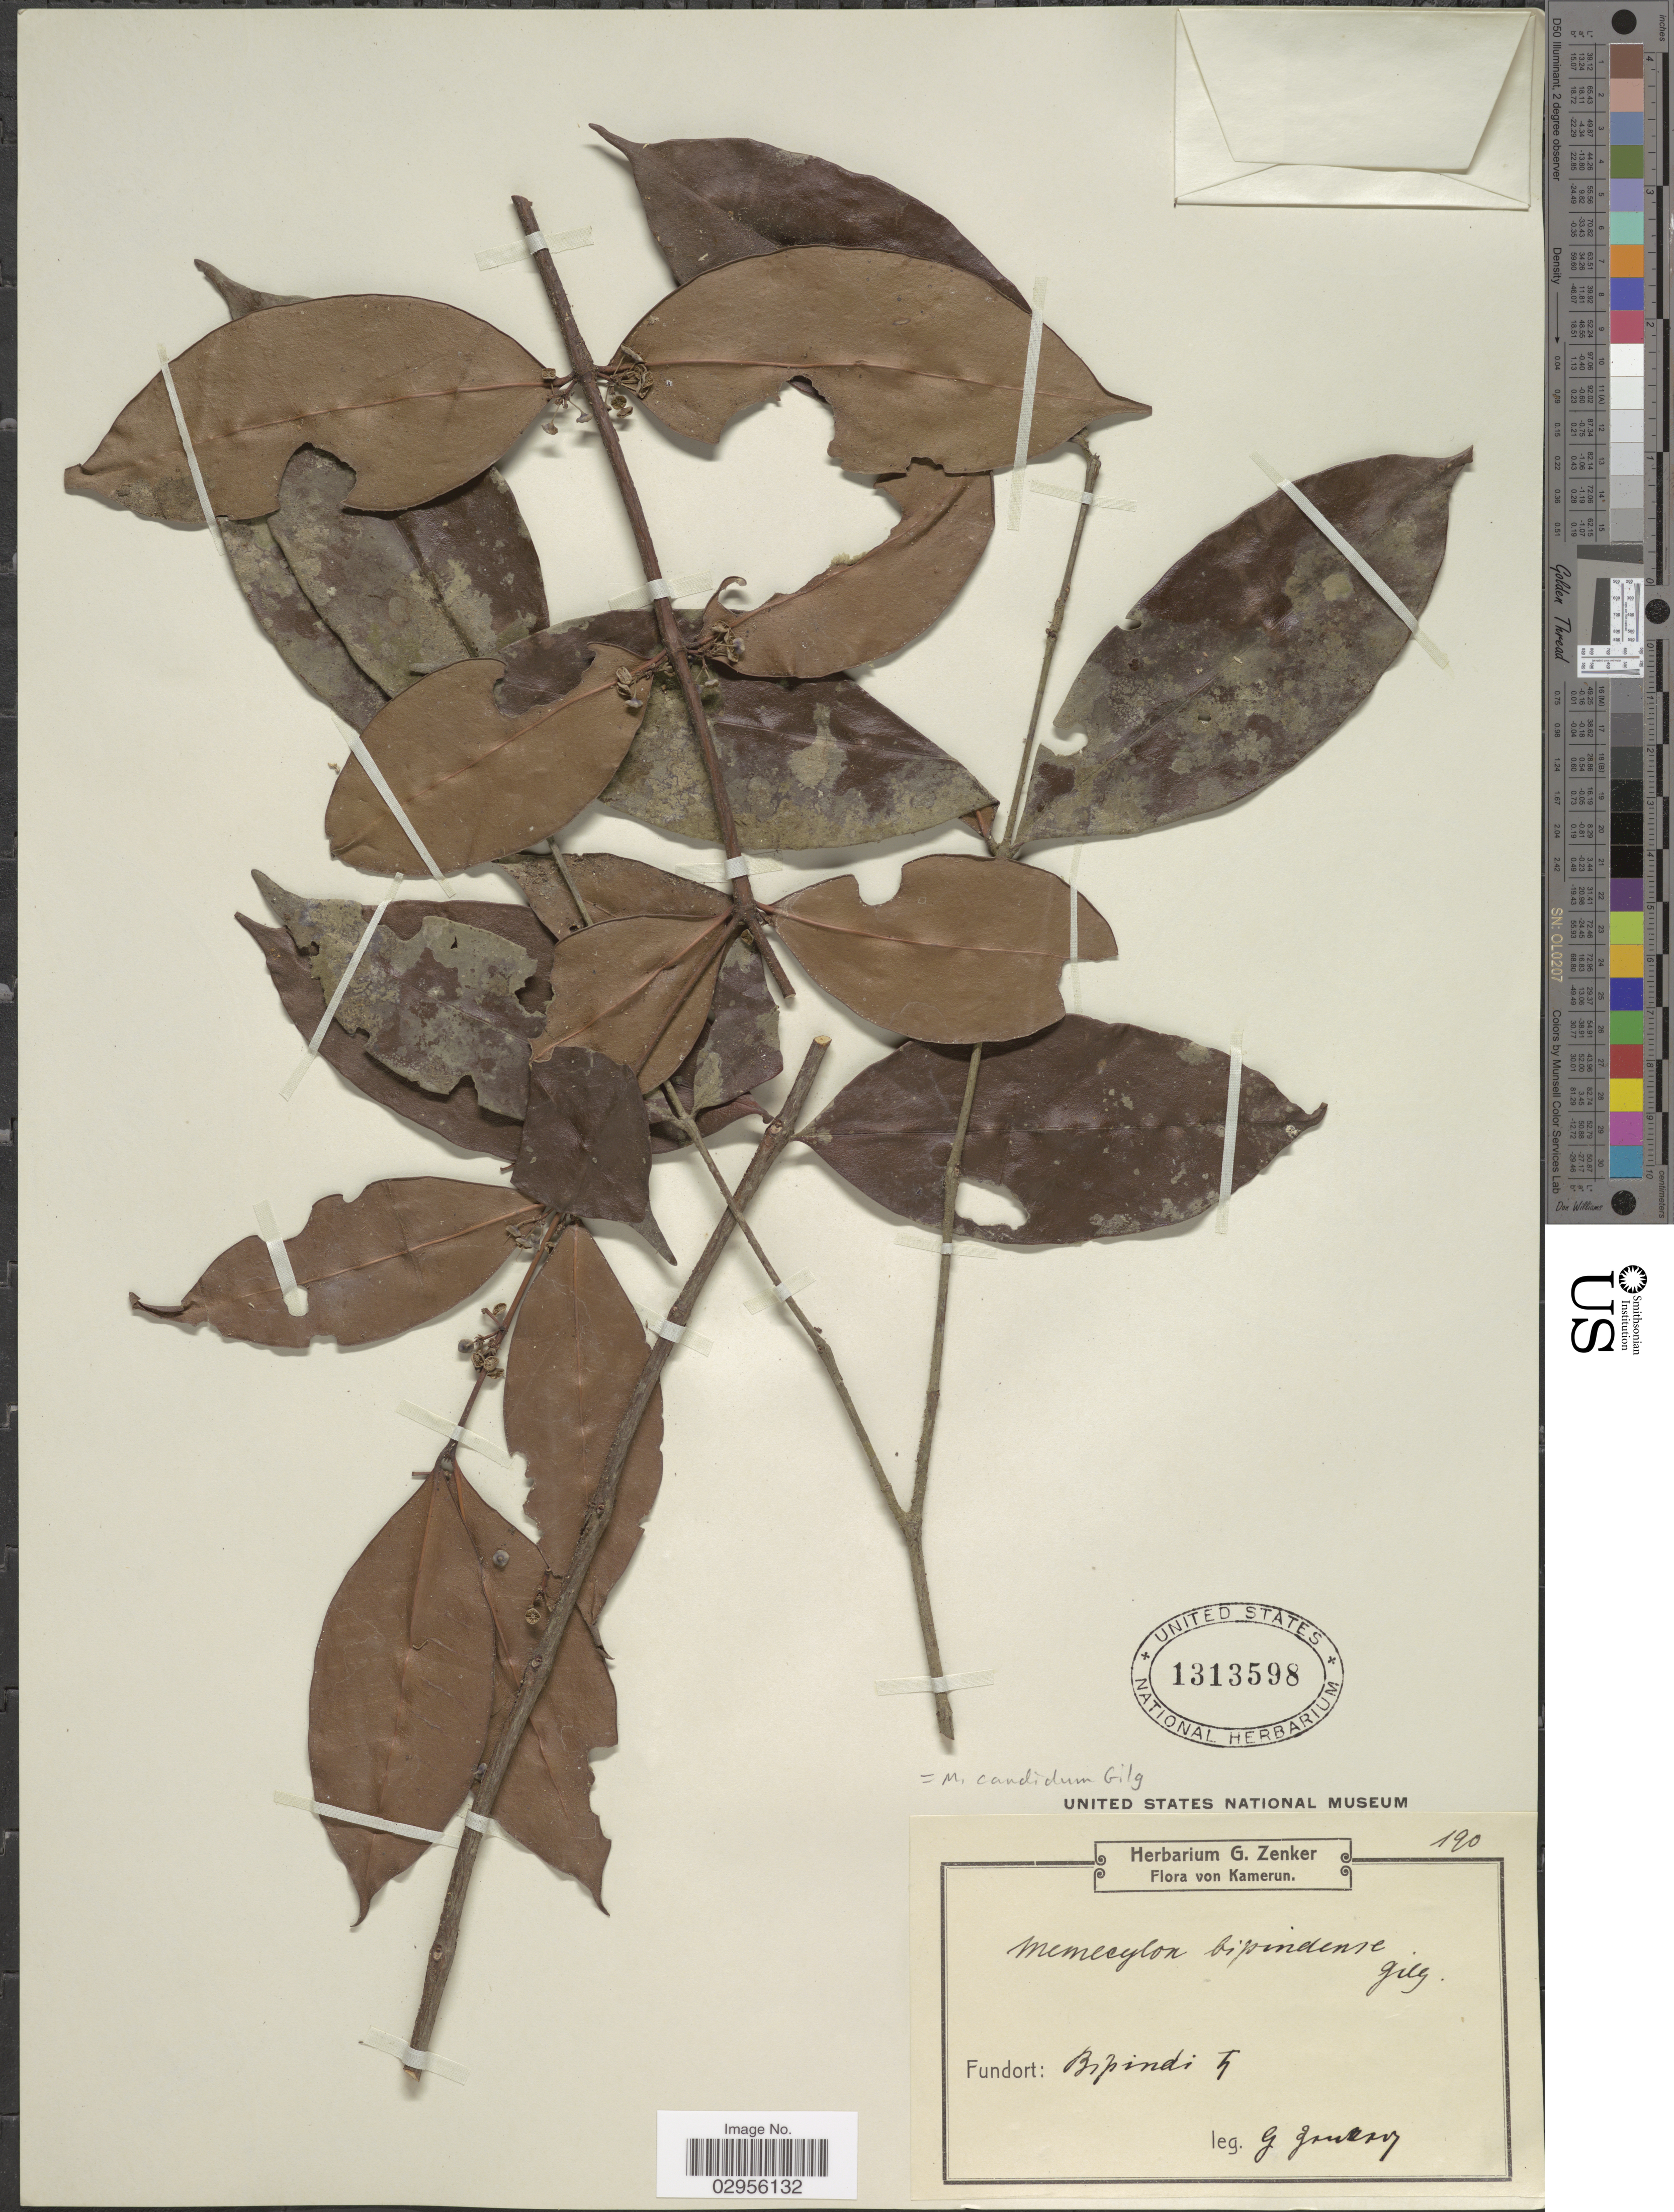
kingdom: Plantae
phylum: Tracheophyta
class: Magnoliopsida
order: Myrtales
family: Melastomataceae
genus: Memecylon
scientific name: Memecylon candidum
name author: Gilg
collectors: G. A. Zenker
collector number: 190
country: Cameroon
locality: Bipinde.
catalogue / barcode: US 1313598